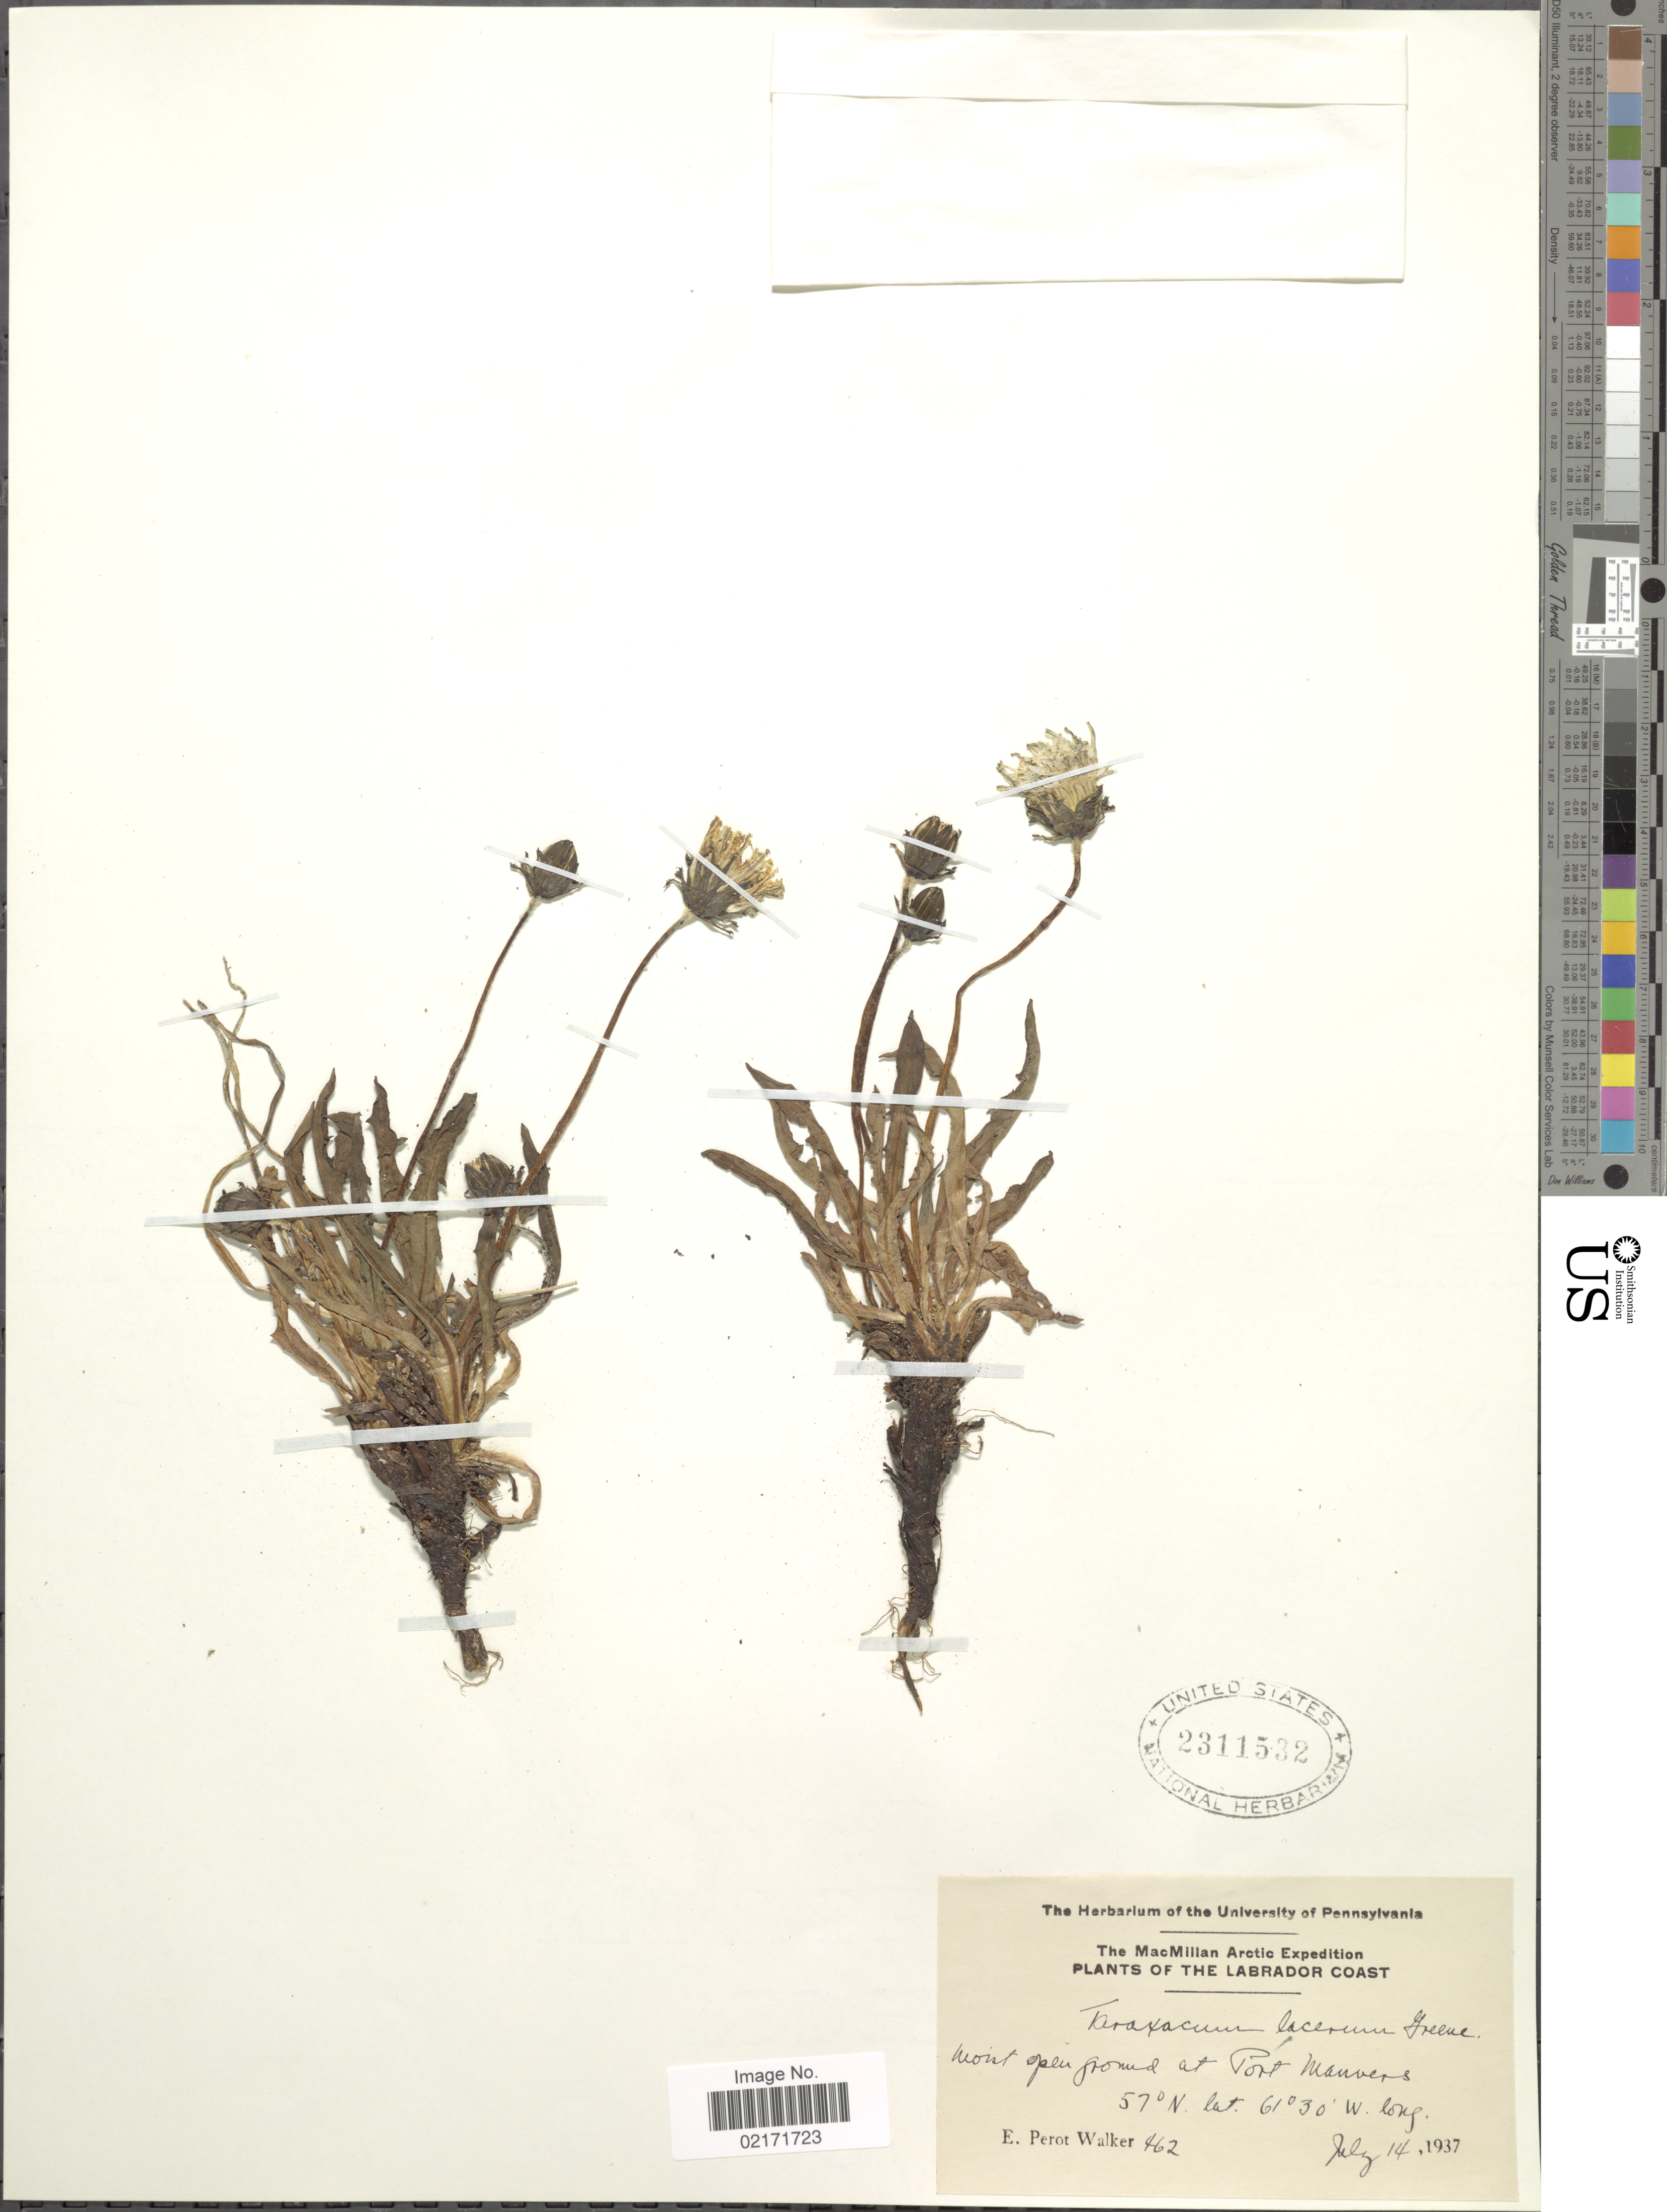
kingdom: Plantae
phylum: Tracheophyta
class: Magnoliopsida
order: Asterales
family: Asteraceae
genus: Taraxacum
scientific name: Taraxacum ceratophorum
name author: (Ledeb.) DC.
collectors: E. P. Walker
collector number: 462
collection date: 1937-07-14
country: Canada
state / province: Newfoundland and Labrador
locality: The MacMillan Arctic. Labrador Coast. Moist open ground at Port Manvers.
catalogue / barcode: US 2311532